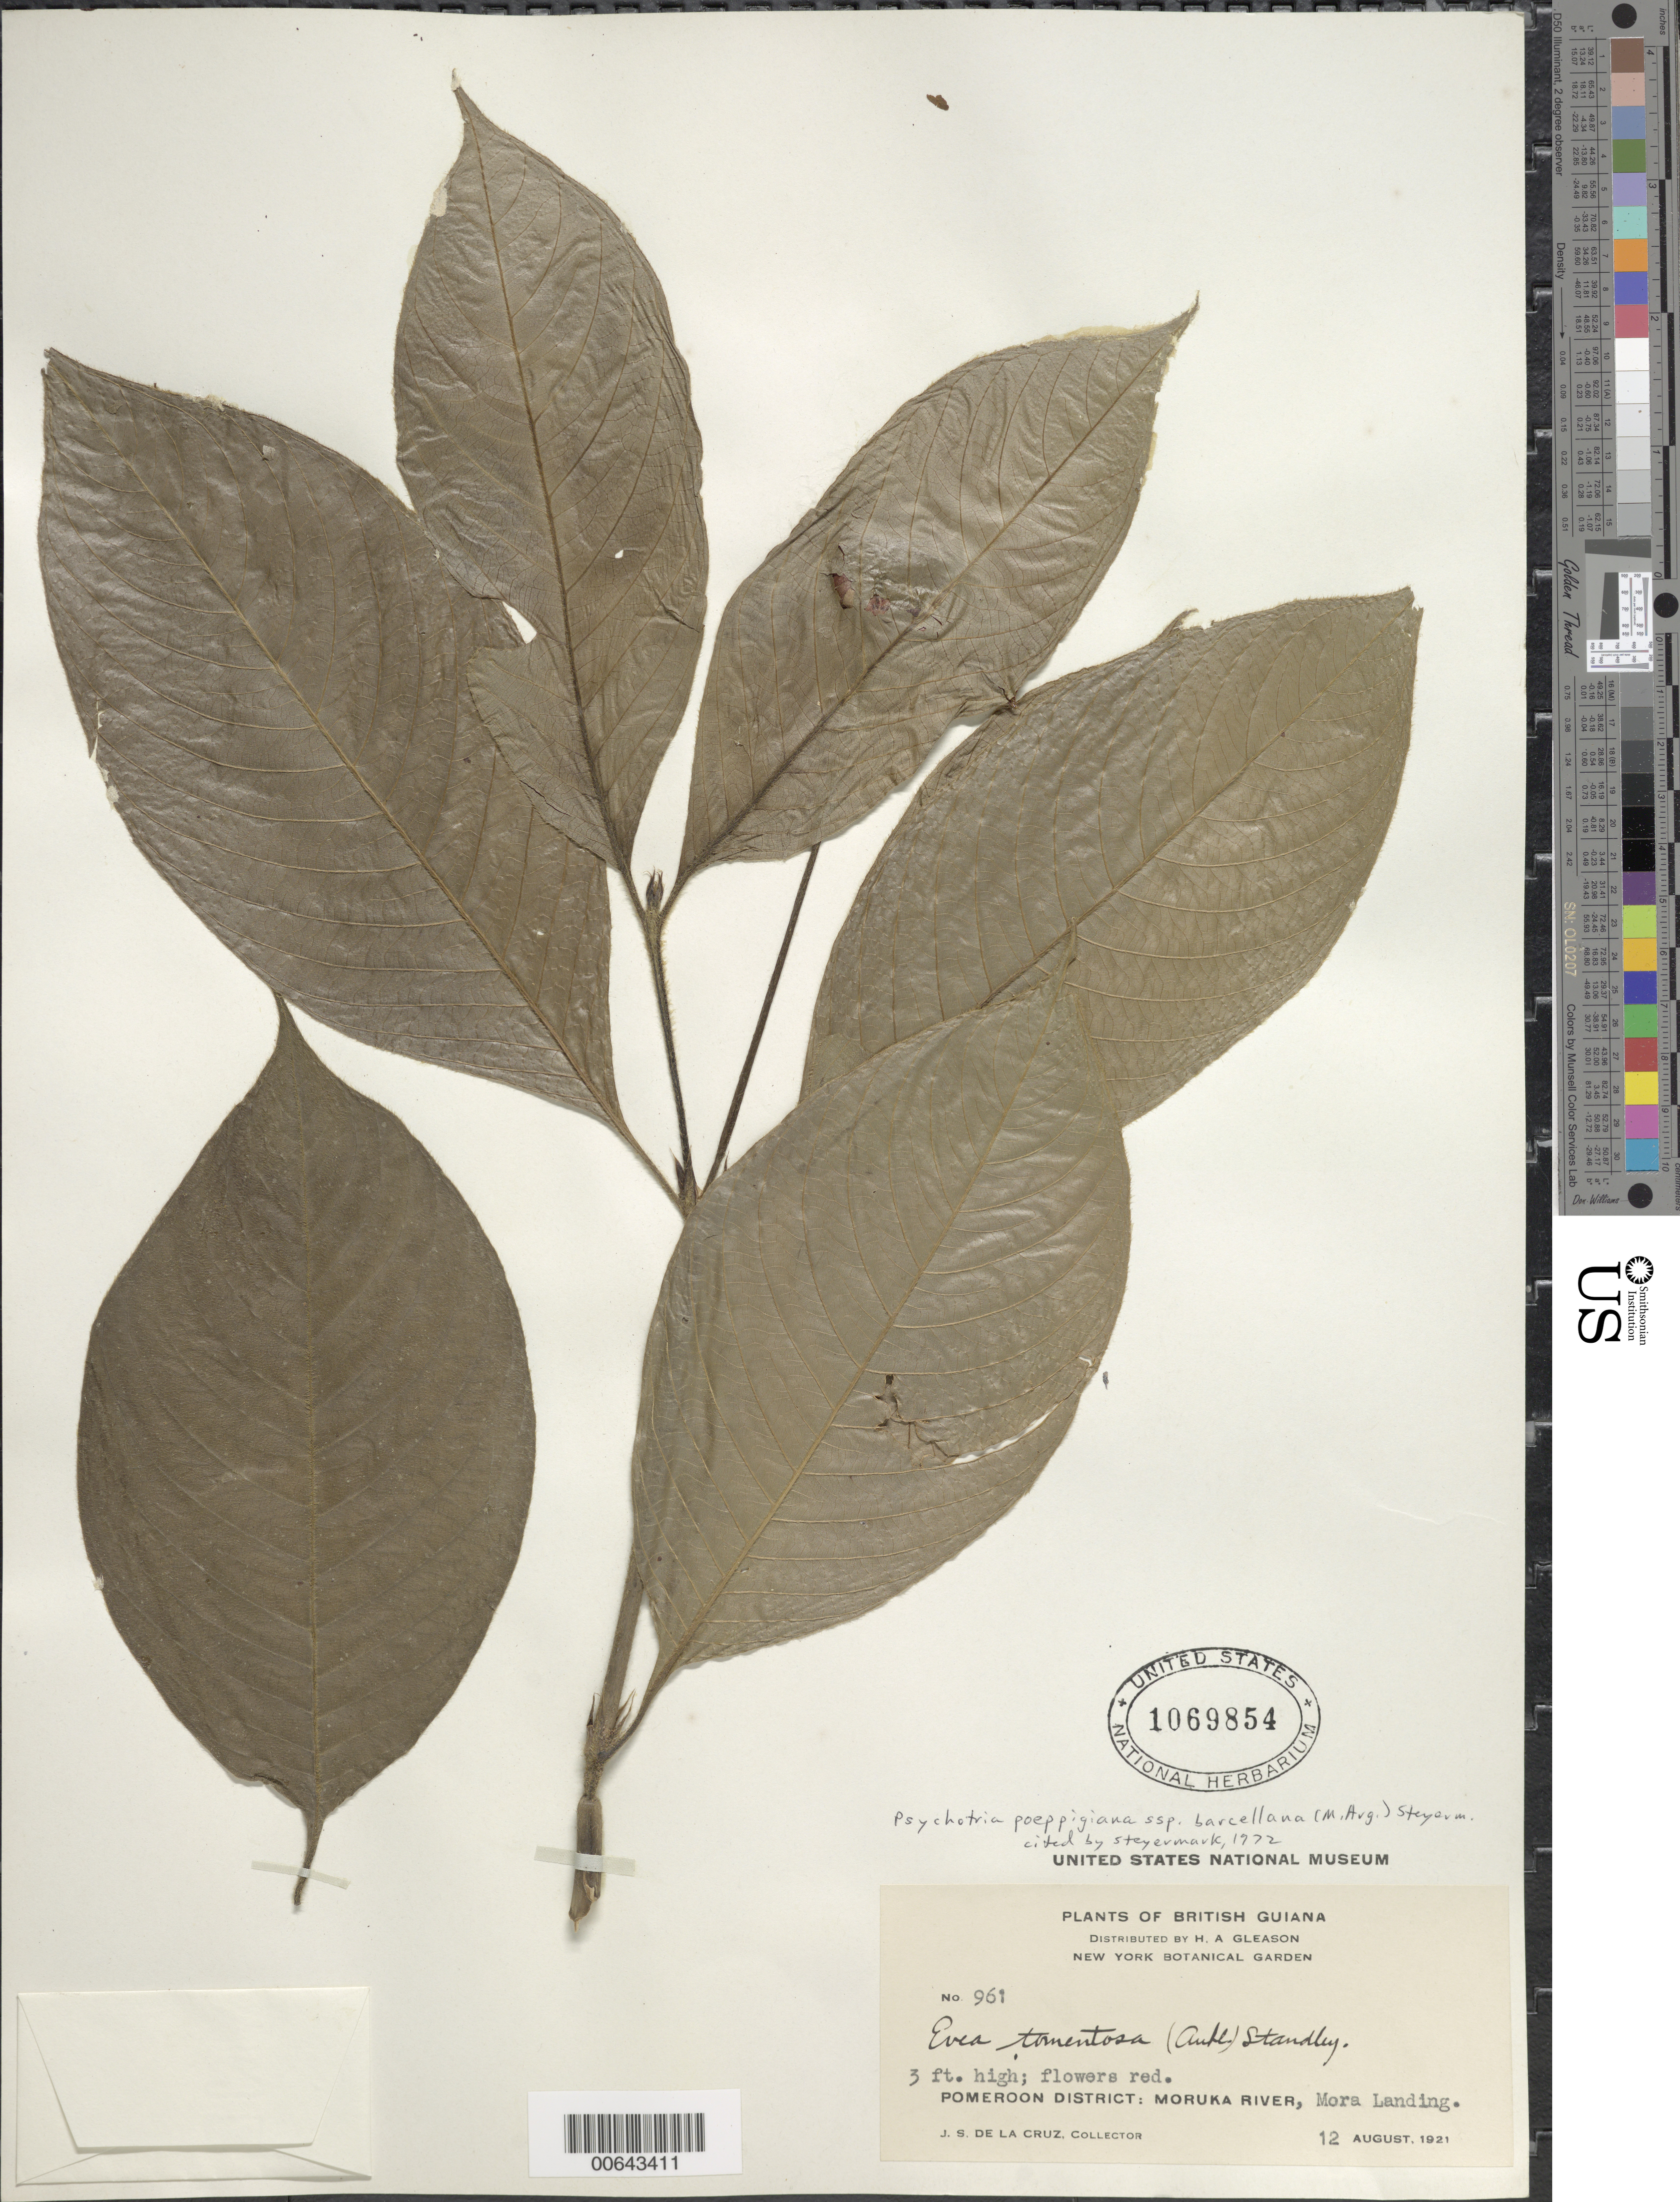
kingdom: Plantae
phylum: Tracheophyta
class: Magnoliopsida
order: Gentianales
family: Rubiaceae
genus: Palicourea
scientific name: Palicourea tomentosa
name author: (Aubl.) Borhidi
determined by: Kirkbride, J. H., Jr.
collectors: J. S. de la Cruz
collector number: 961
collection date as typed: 12-Aug-21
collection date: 1921-08-12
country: Guyana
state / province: Barima-Waini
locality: Mora Landing, Moruka R., Pomeroon Dist.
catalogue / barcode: US 1069854